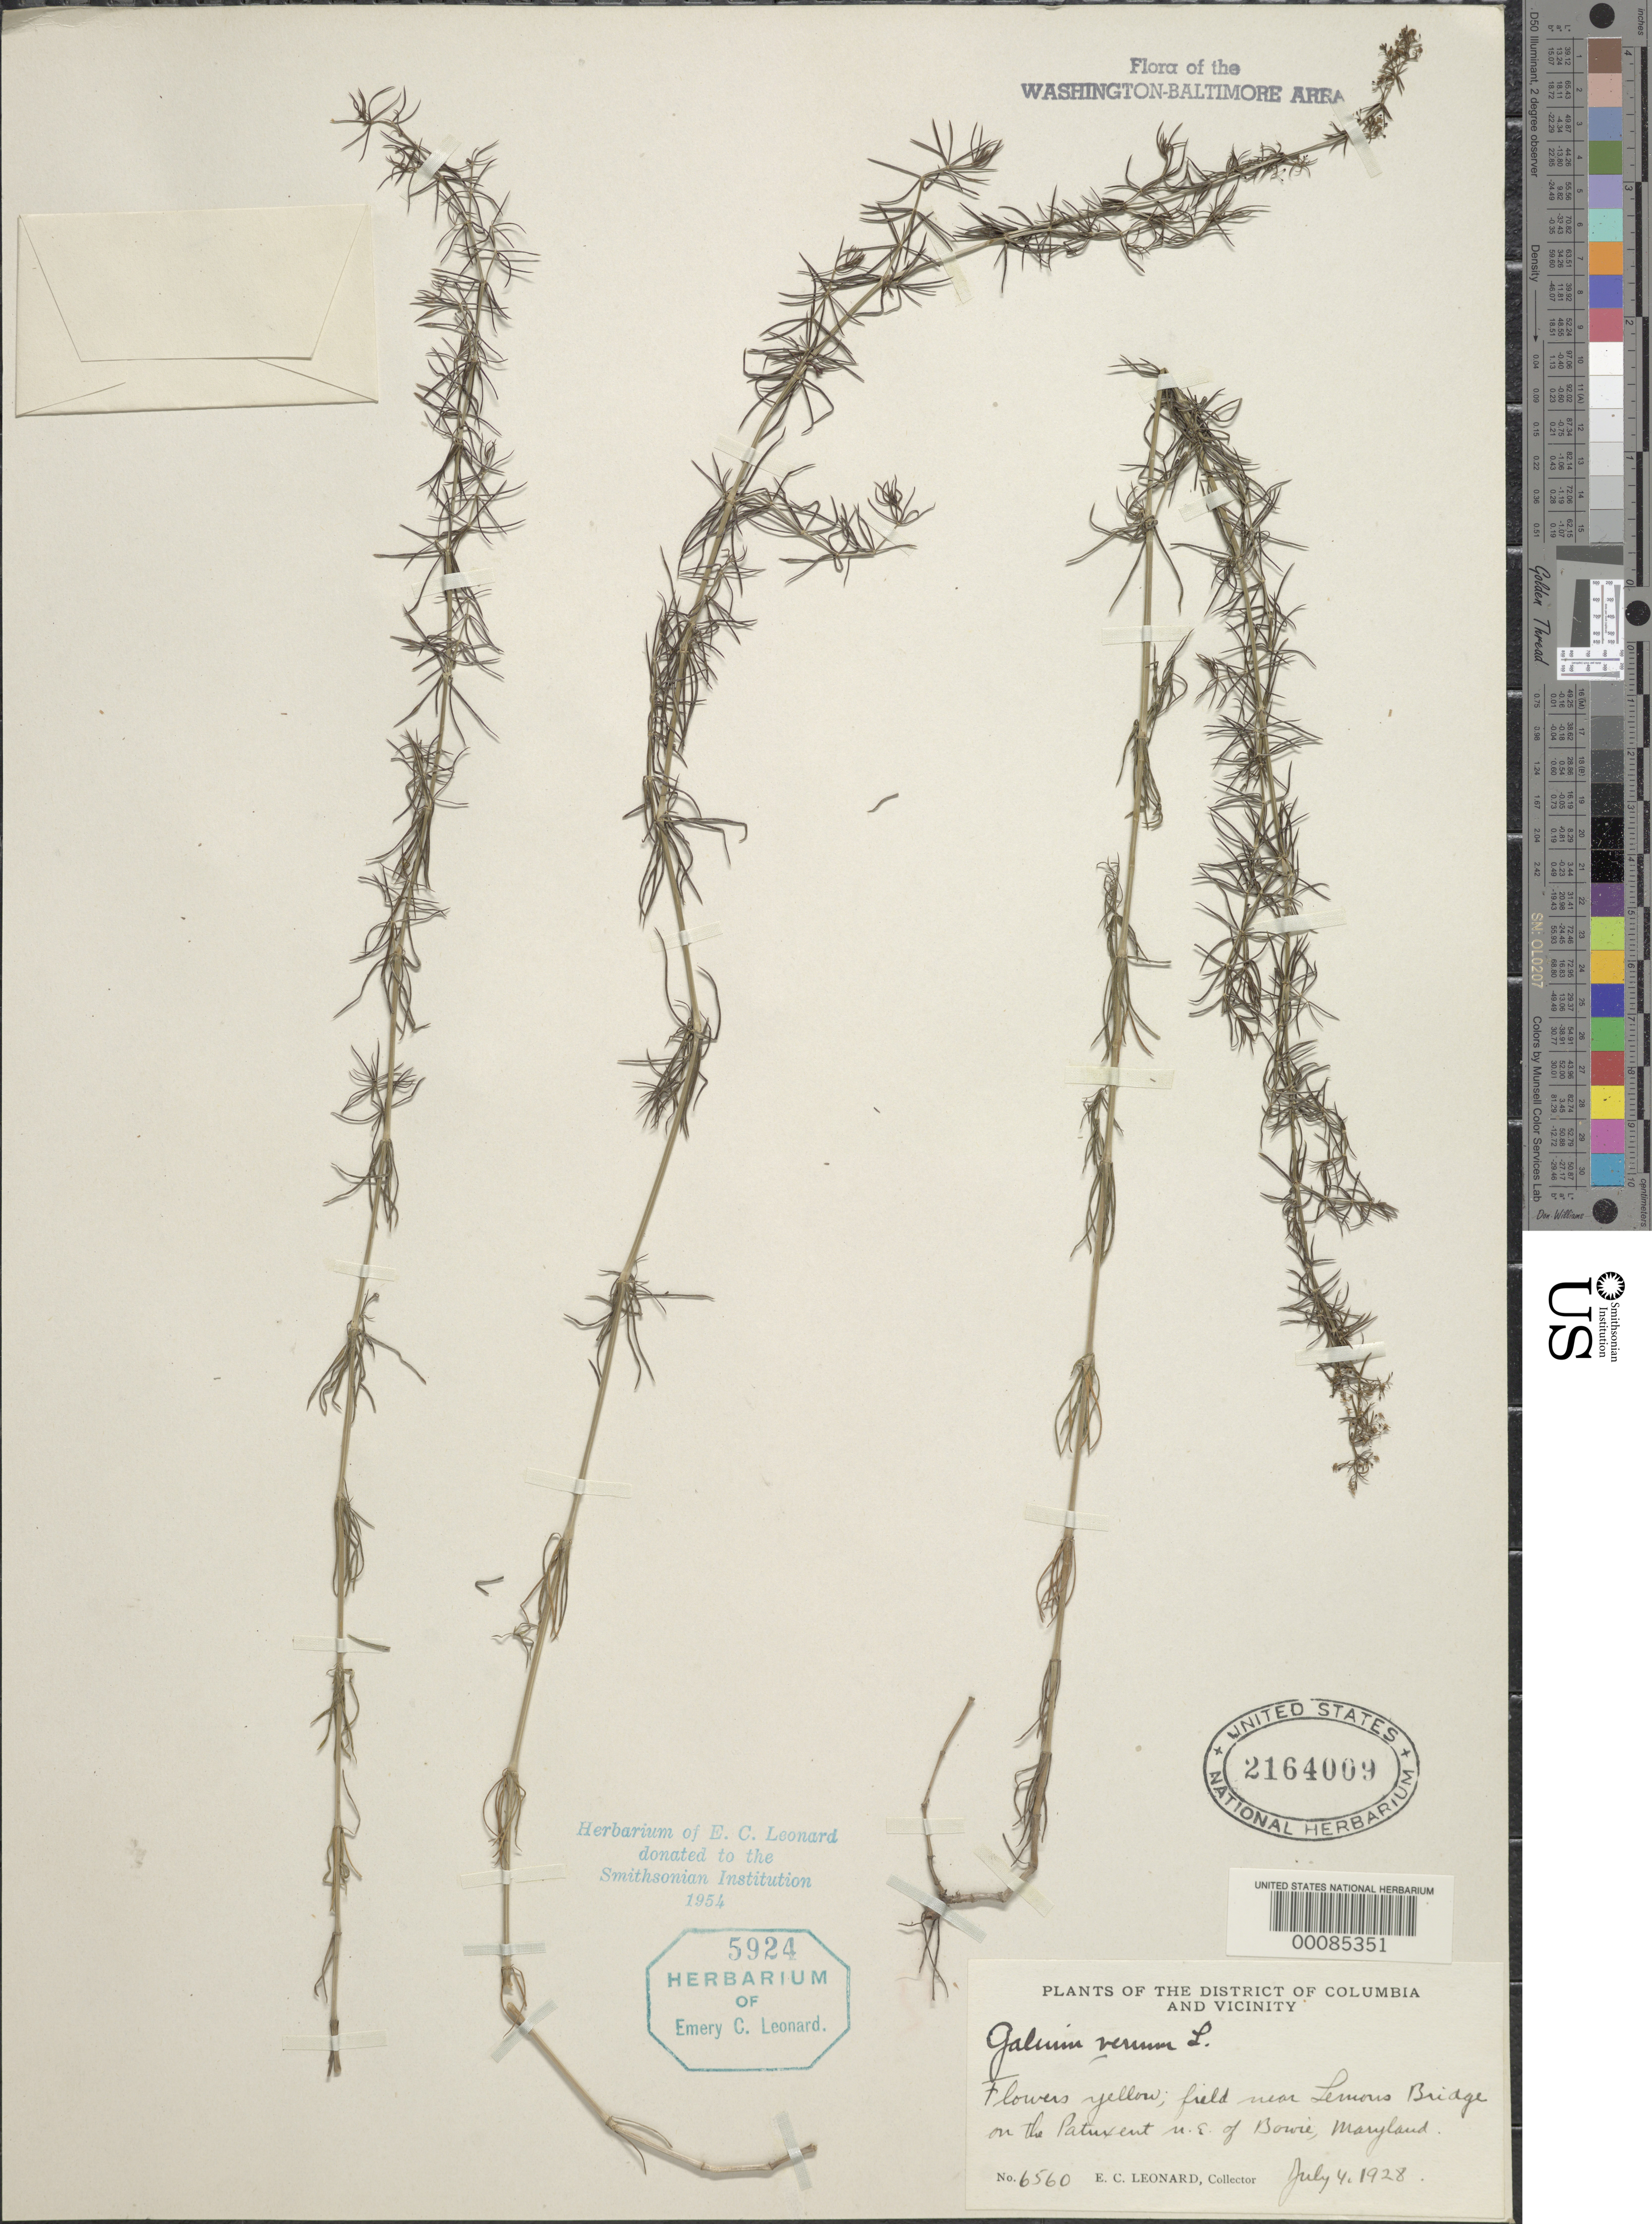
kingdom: Plantae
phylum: Tracheophyta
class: Magnoliopsida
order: Gentianales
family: Rubiaceae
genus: Galium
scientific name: Galium verum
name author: L.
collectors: E. C. Leonard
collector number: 6560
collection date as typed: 04 Jul 1928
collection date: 1928-07-04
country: United States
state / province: Maryland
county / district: Anne Arundel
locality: Lemons Bridge, Patuxent River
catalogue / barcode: US 2164009